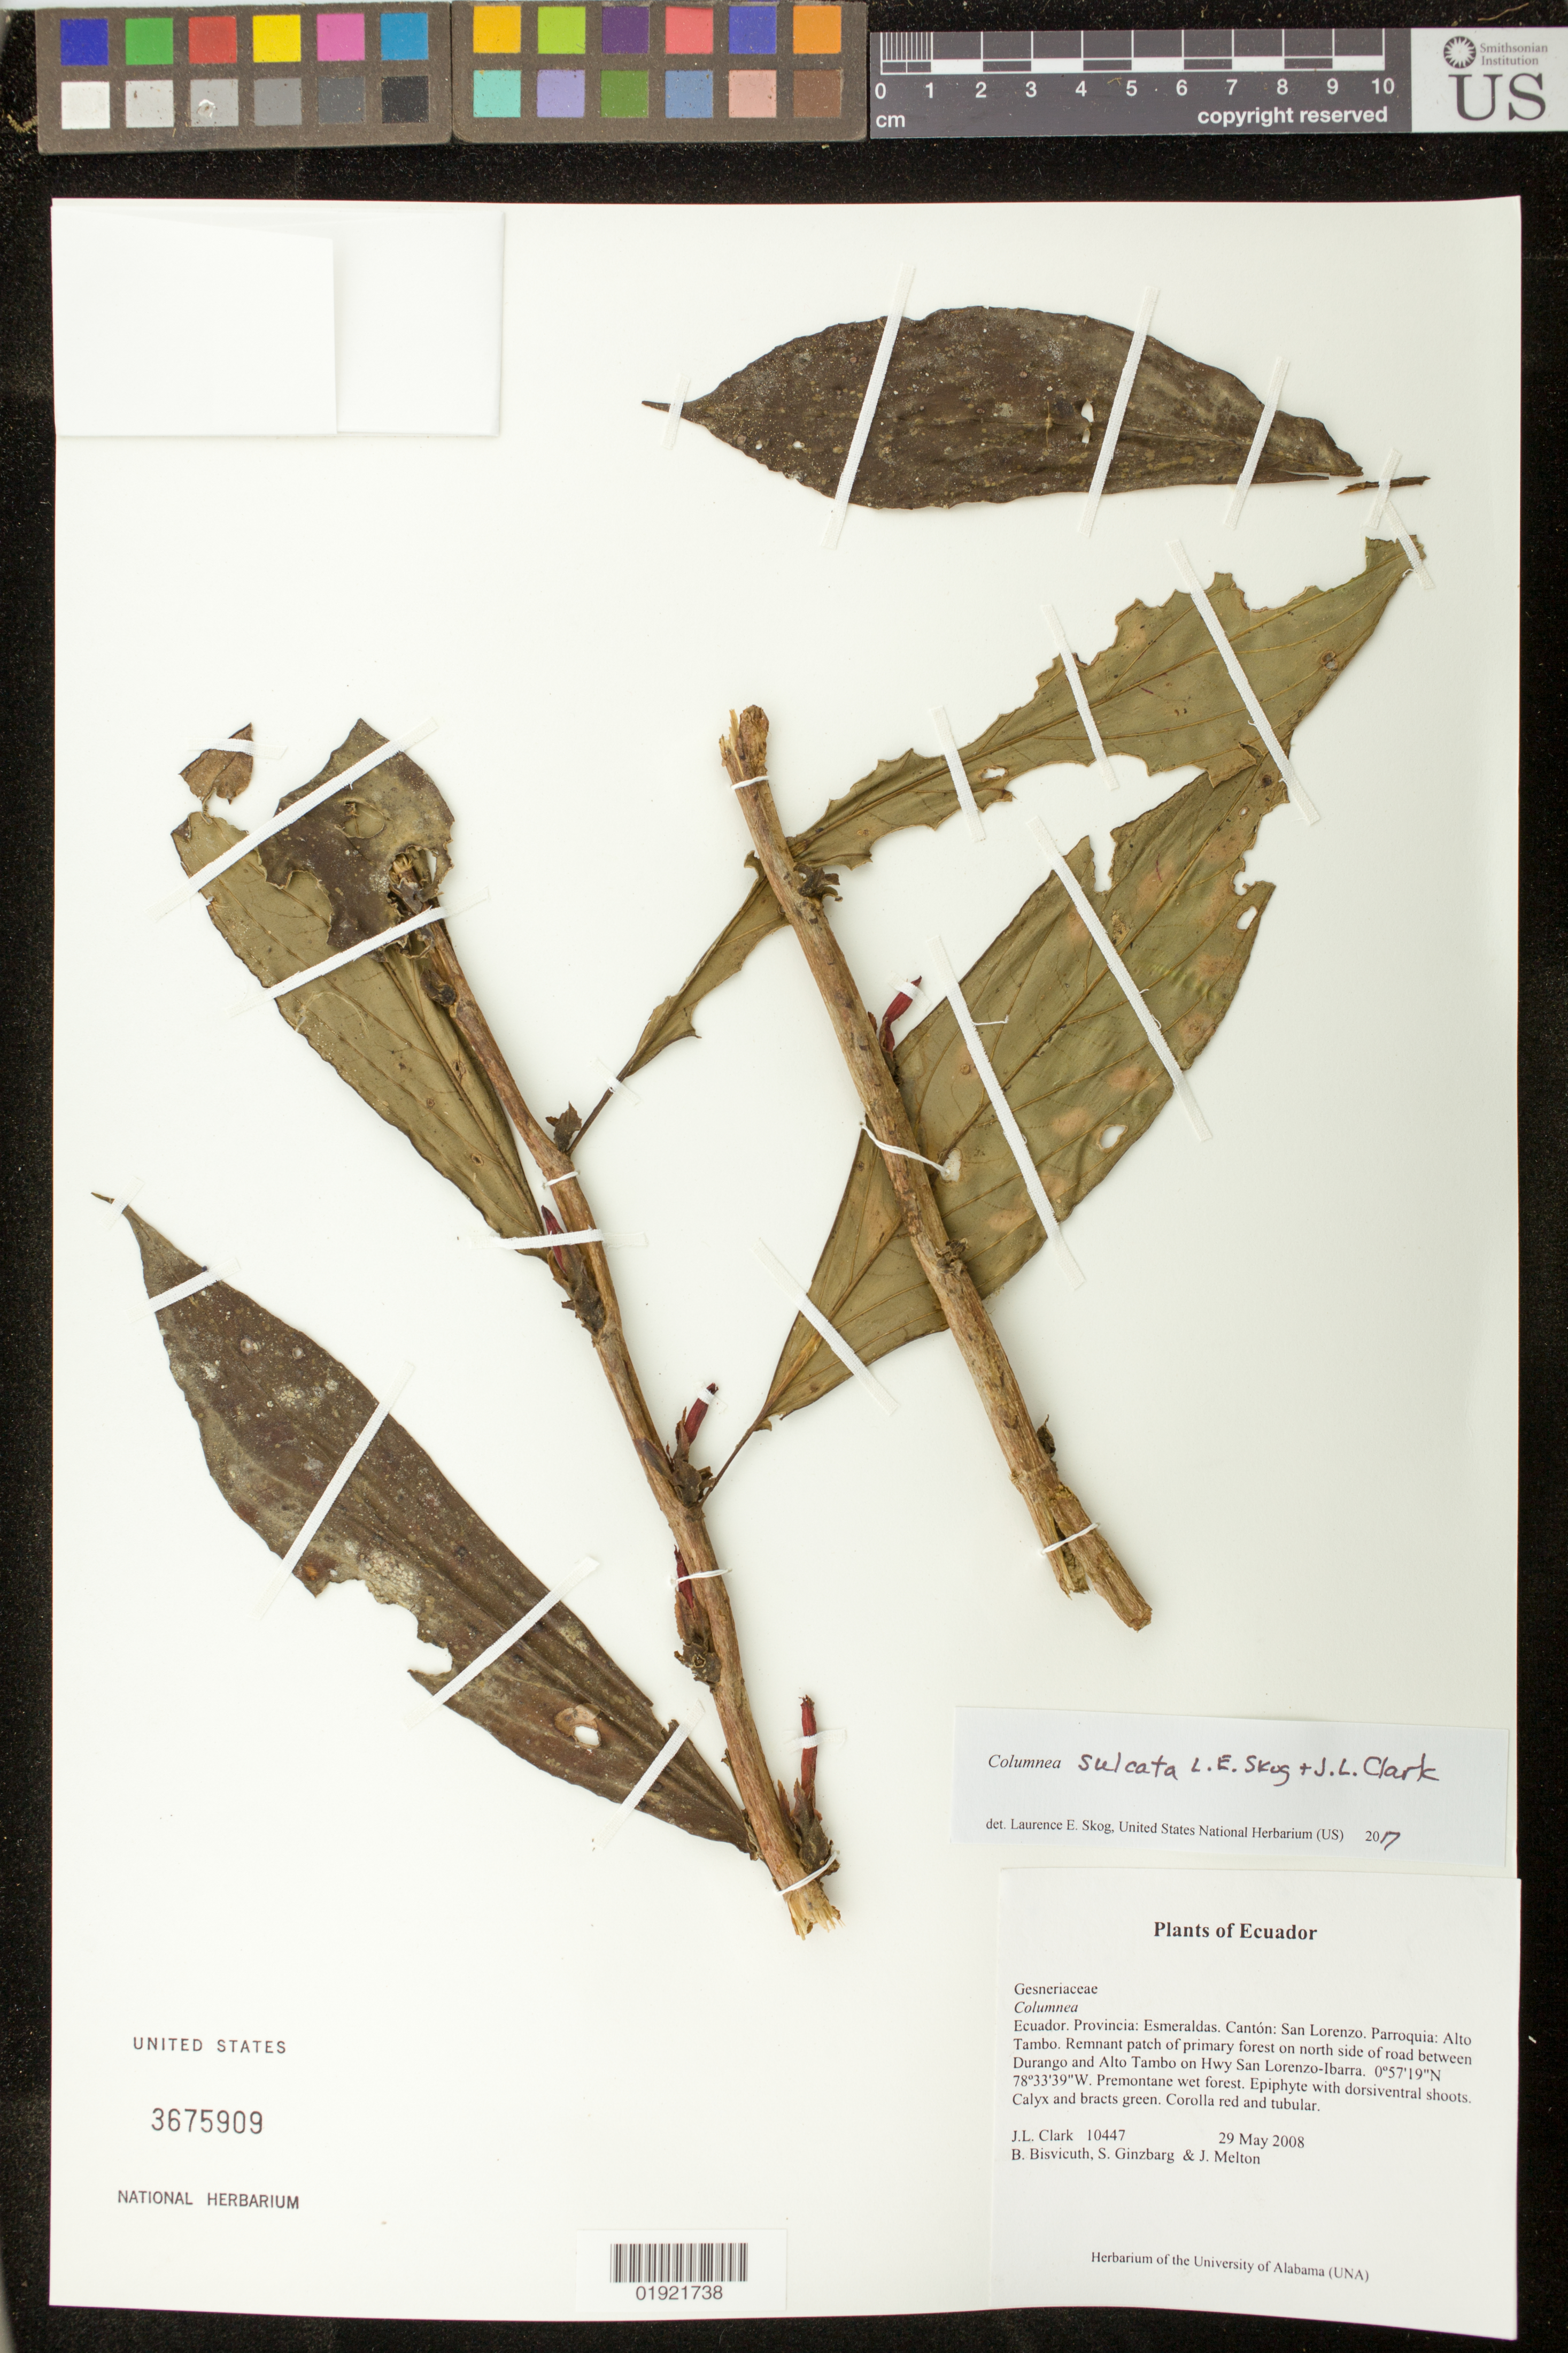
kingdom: Plantae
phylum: Tracheophyta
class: Magnoliopsida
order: Lamiales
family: Gesneriaceae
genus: Columnea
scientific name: Columnea sulcata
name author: L.E. Skog & L.P. Kvist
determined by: Skog, Laurence E.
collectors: J. L. Clark, B. Bisvicuth, S. Ginzbarg & J. Melton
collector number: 10447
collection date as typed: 29 May 2008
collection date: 2008-05-29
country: Ecuador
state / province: Esmeraldas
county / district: San Lorenzo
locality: Parroquia: Alto Tambo. Remnant patch of primary forest on north side of road between Durango and Alto Tambo on Hwy San Lorenzo-Ibarra.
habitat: Premontane wet forest.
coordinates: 0 57 19 N, 78 33 39 W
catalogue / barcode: US 3675909